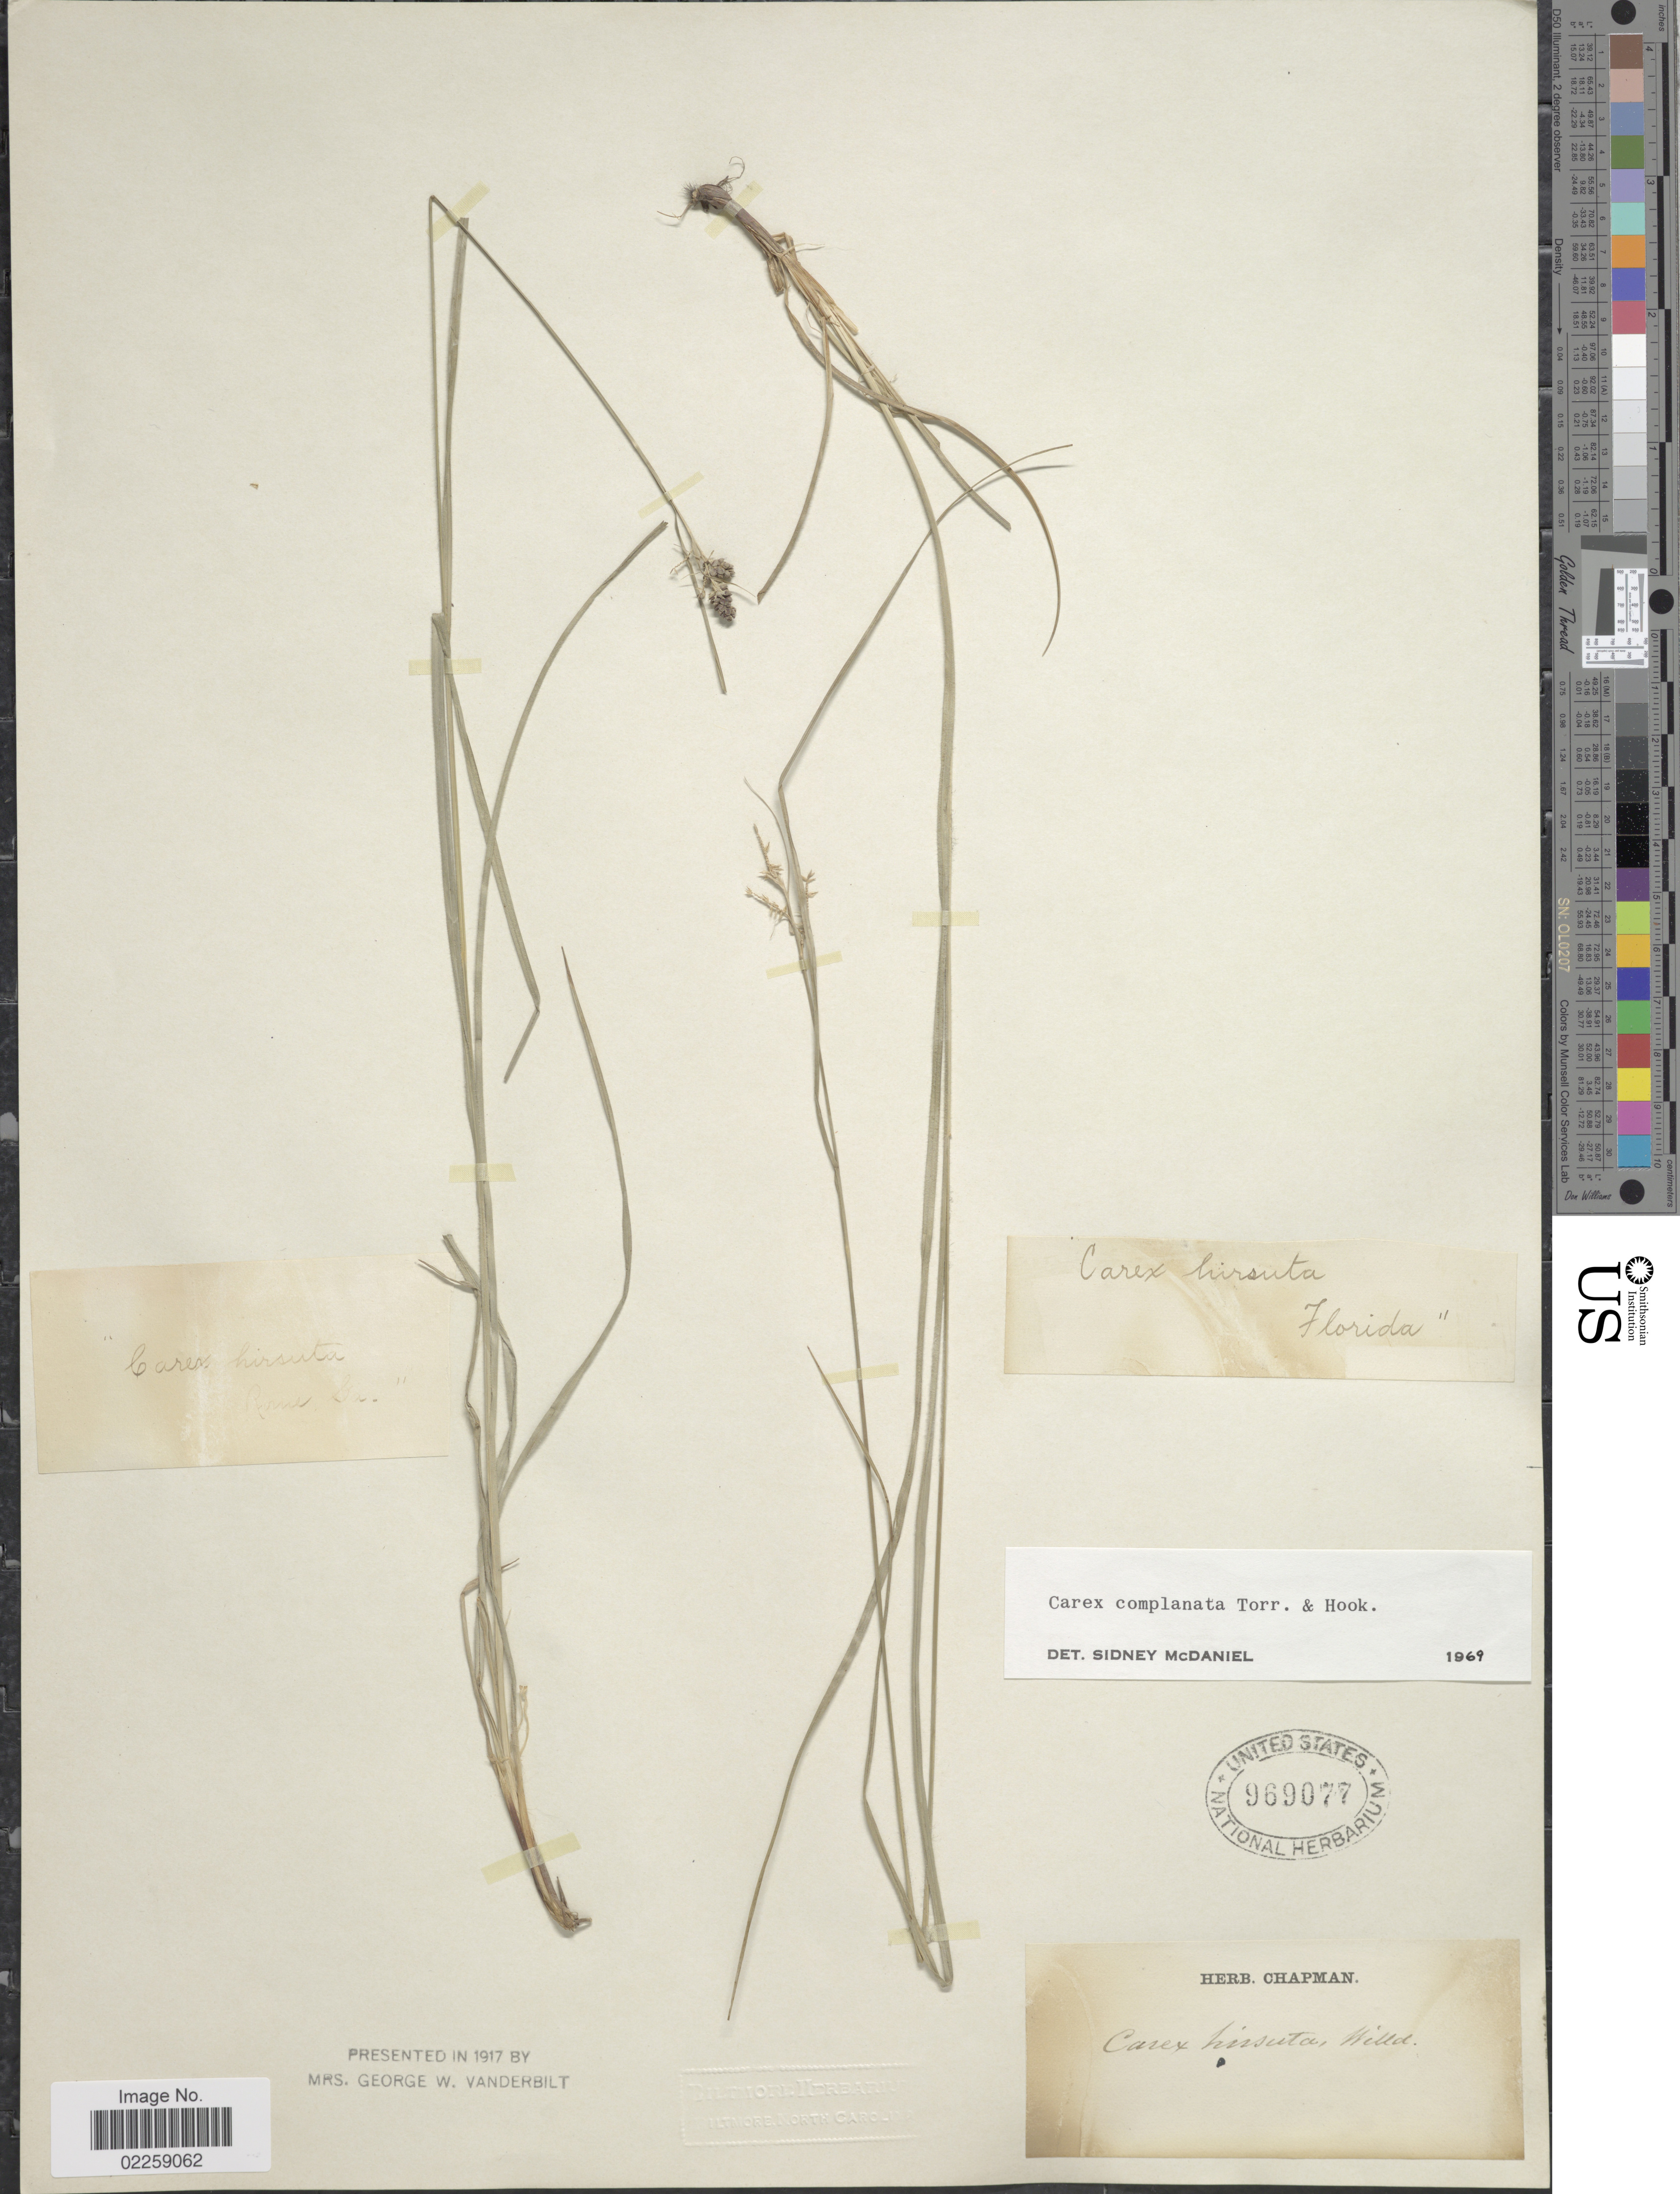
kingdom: Plantae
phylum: Tracheophyta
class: Liliopsida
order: Poales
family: Cyperaceae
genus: Carex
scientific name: Carex complanata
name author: Torr. & Hook.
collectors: ex herb. Chapman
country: United States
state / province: Florida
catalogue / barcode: US 969077